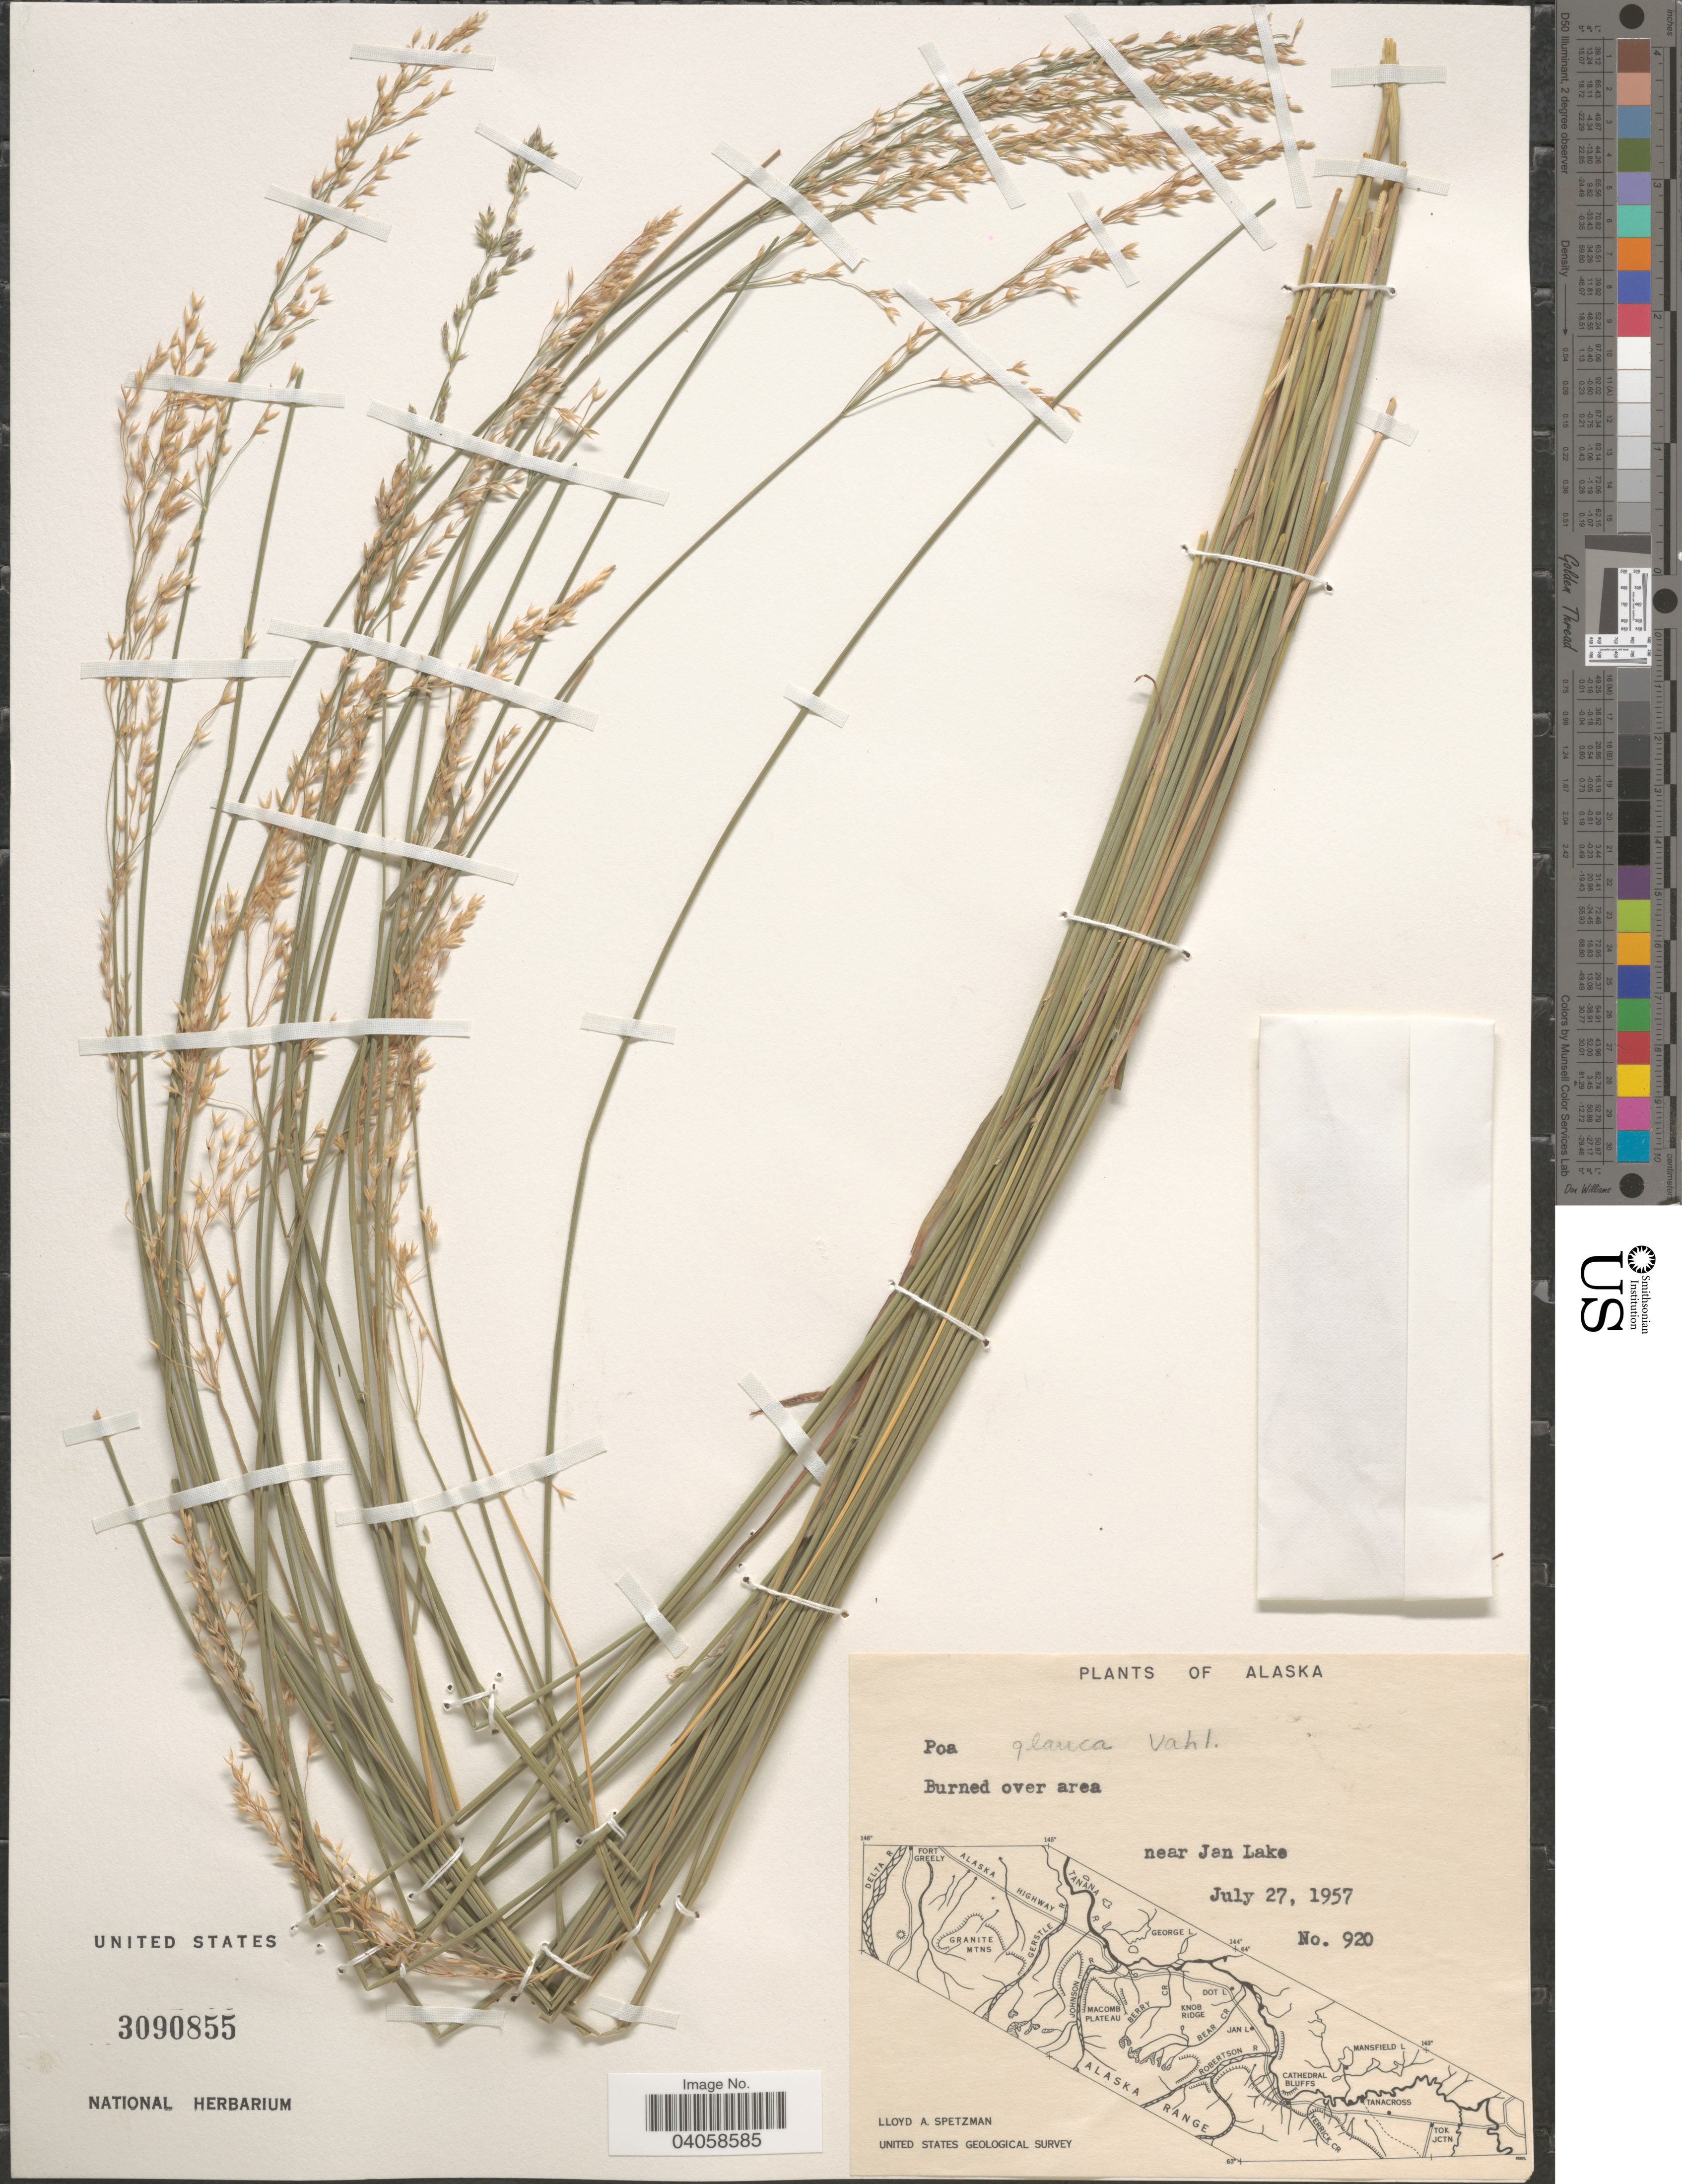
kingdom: Plantae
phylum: Tracheophyta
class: Liliopsida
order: Poales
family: Poaceae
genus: Poa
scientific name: Poa glauca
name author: Vahl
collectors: L. Spetzman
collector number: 920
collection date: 1957-07-27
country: United States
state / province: Alaska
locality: Burned over area near Jan Lake.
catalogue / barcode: US 3090855